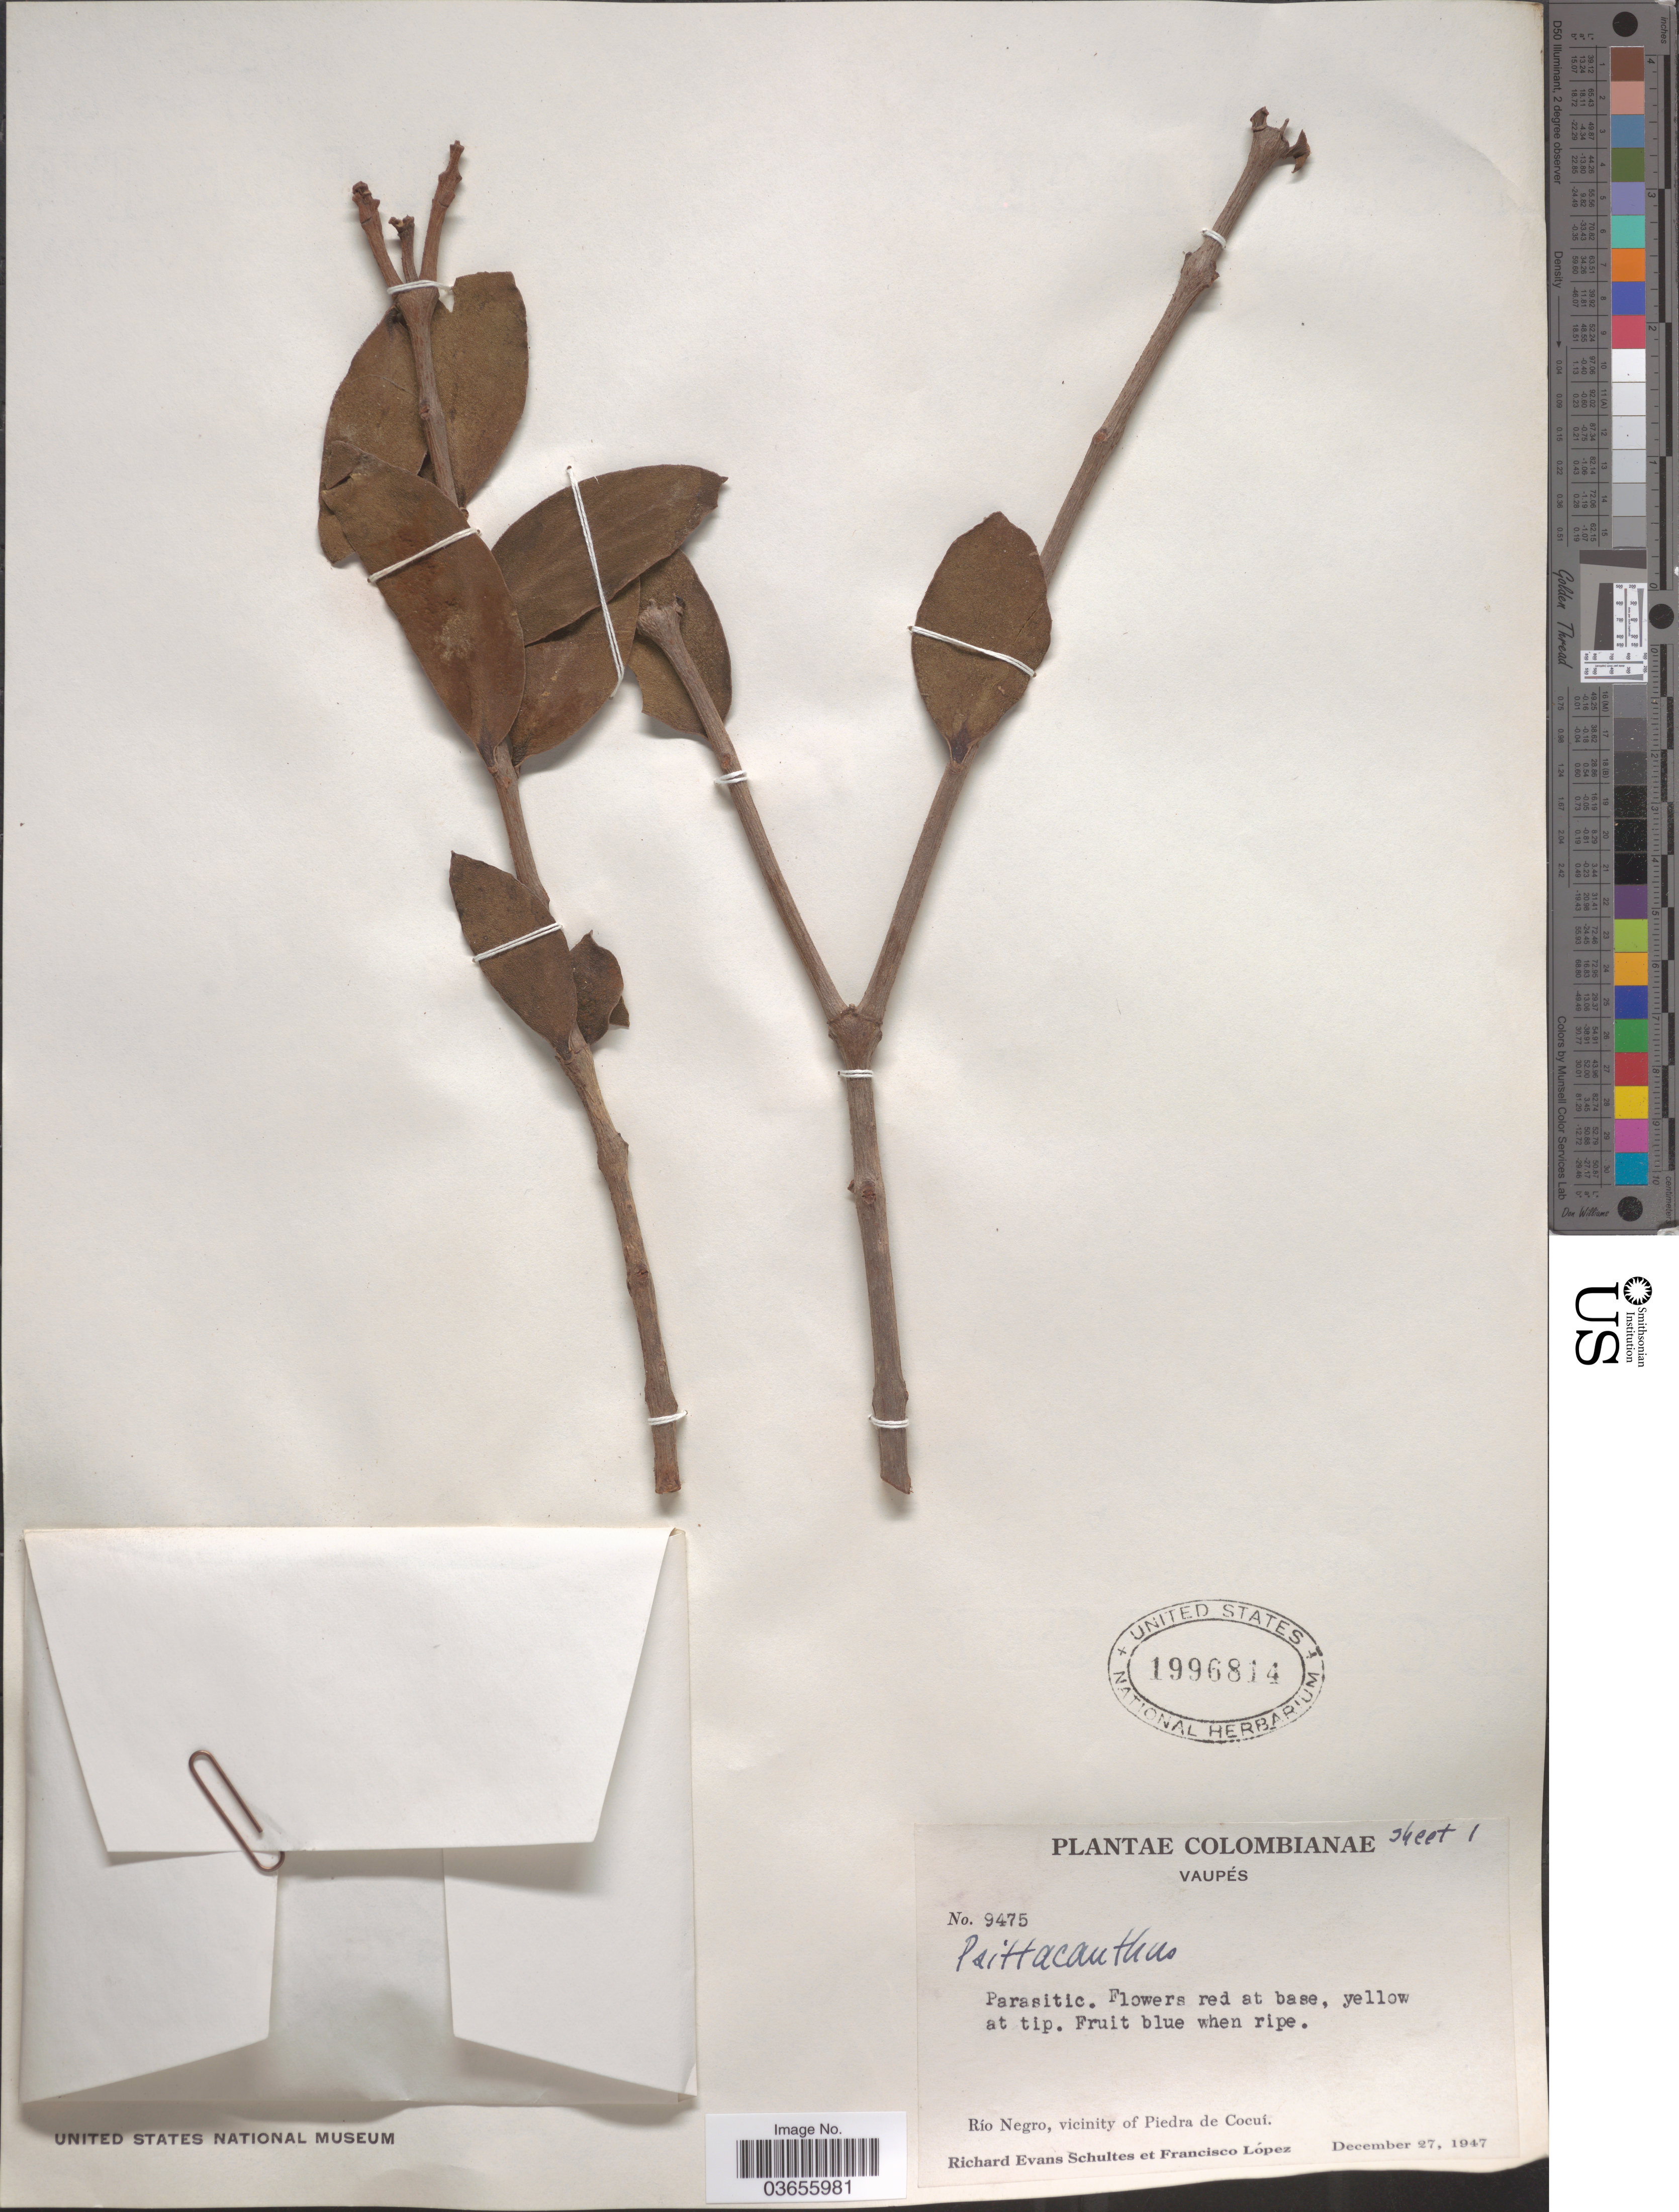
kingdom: Plantae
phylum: Tracheophyta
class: Magnoliopsida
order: Santalales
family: Loranthaceae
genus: Psittacanthus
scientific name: Psittacanthus sp.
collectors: R. E. Schultes & F. Lopéz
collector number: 9475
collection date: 1947-12-27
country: Colombia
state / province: Vaupés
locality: Río Negro, vicinity of Piedra de Cocuí.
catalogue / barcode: US 1996814